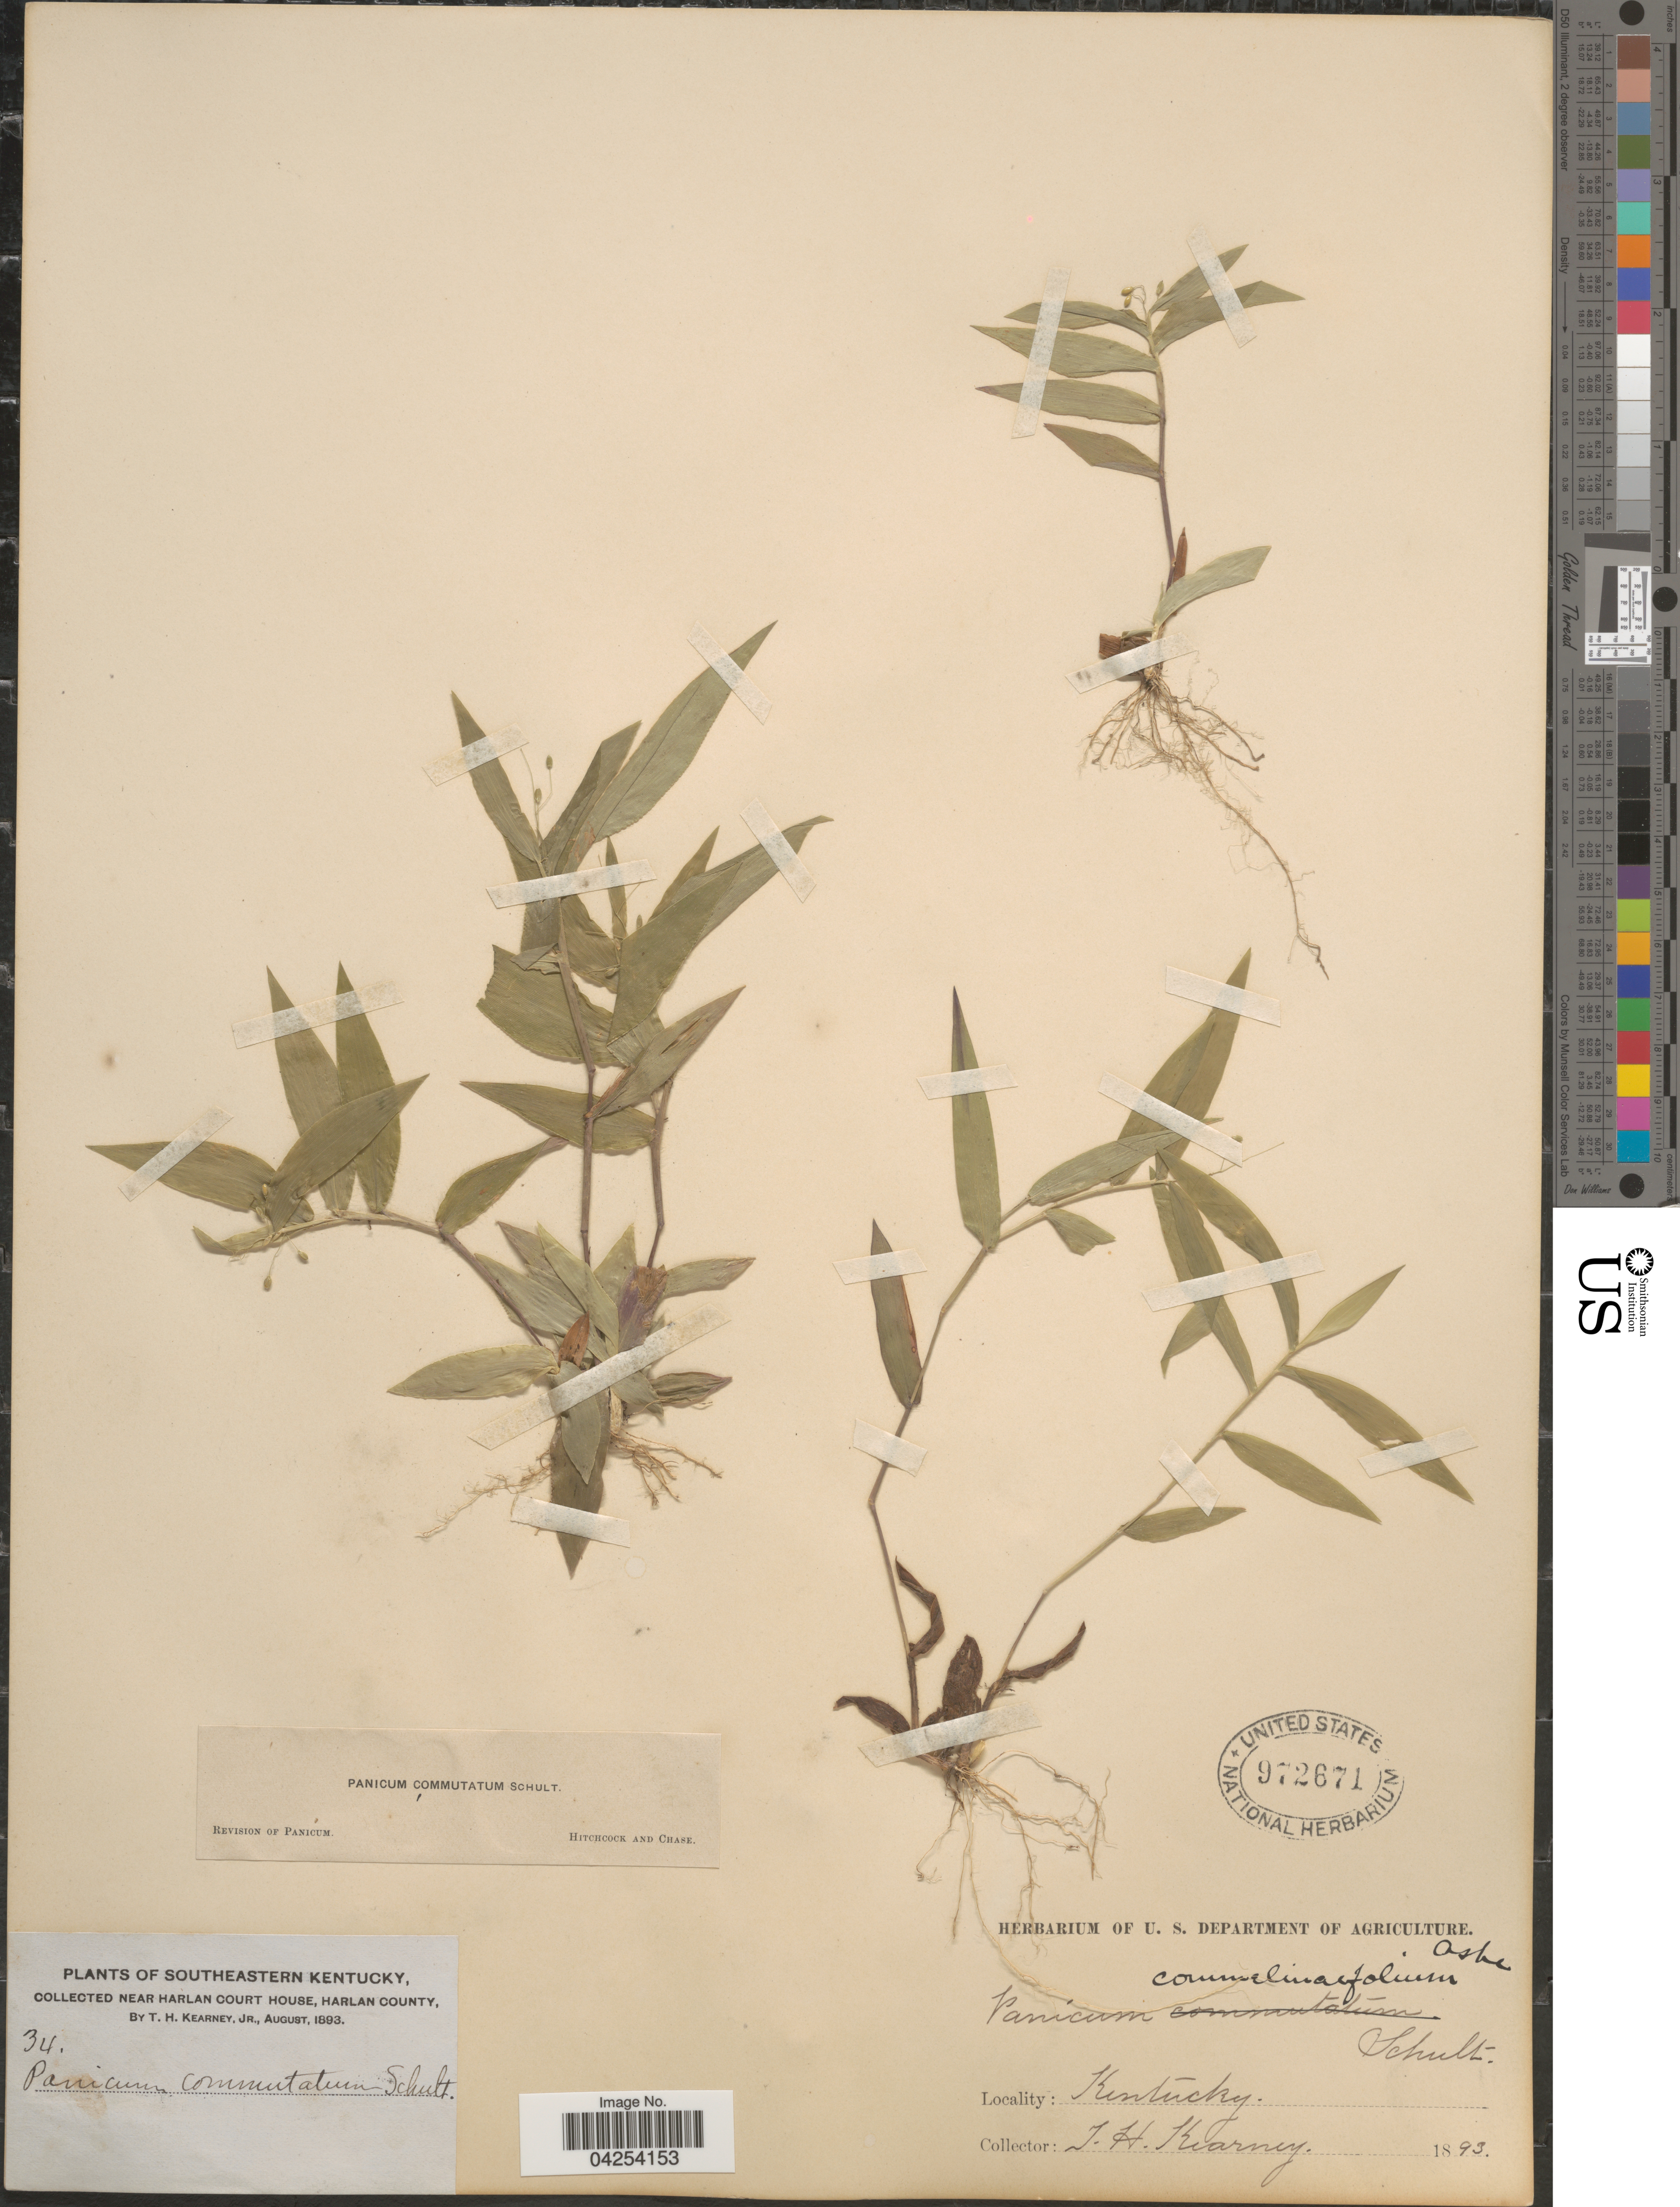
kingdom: Plantae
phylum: Tracheophyta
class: Liliopsida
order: Poales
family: Poaceae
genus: Dichanthelium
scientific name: Dichanthelium commutatum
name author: (Schult.) Gould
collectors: T. H. Kearney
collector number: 34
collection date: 1893-08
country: United States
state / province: Kentucky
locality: Southeastern Kentucky. Near Harlan Court House, Harlan County.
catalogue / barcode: US 972671